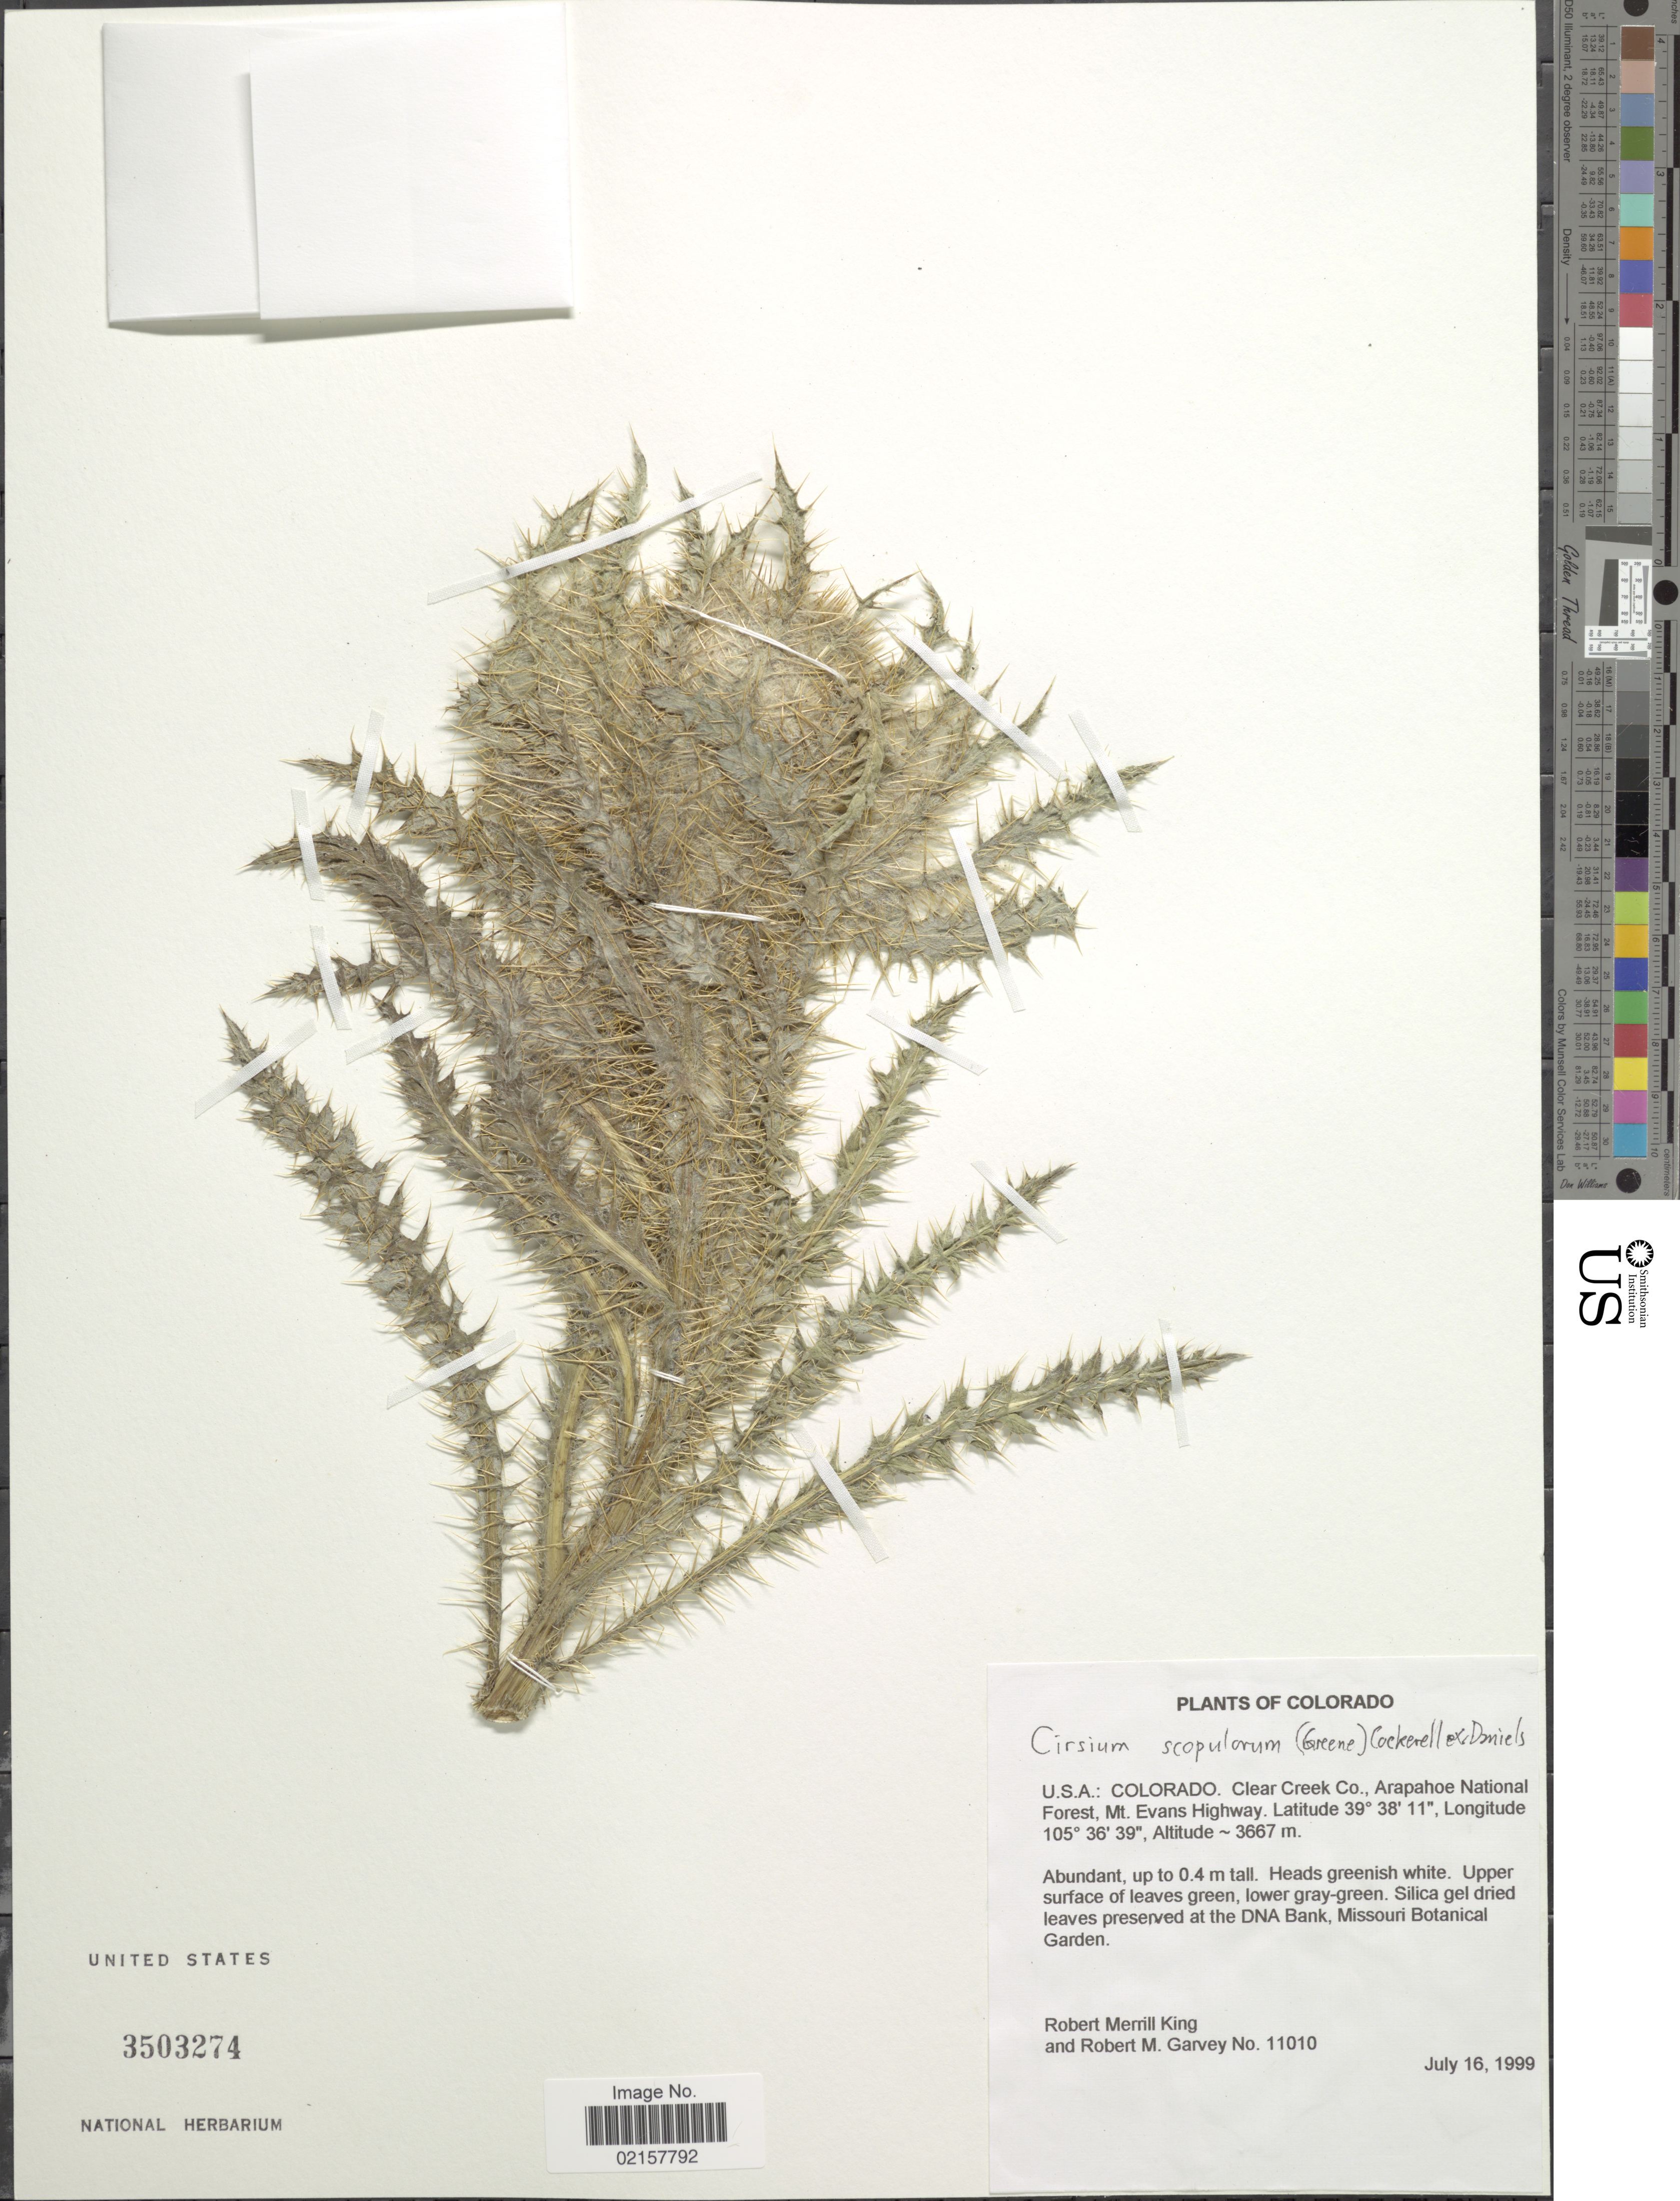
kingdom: Plantae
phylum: Tracheophyta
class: Magnoliopsida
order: Asterales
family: Asteraceae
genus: Cirsium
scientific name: Cirsium scopulorum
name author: (Greene) Cockerell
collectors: R. M. King & R. Garvey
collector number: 11010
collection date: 1999-07-16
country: United States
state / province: Colorado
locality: Clear Creek Co., Ararpahoe National Forest, Mt. Evans Highway.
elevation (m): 3667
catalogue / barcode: US 3503274